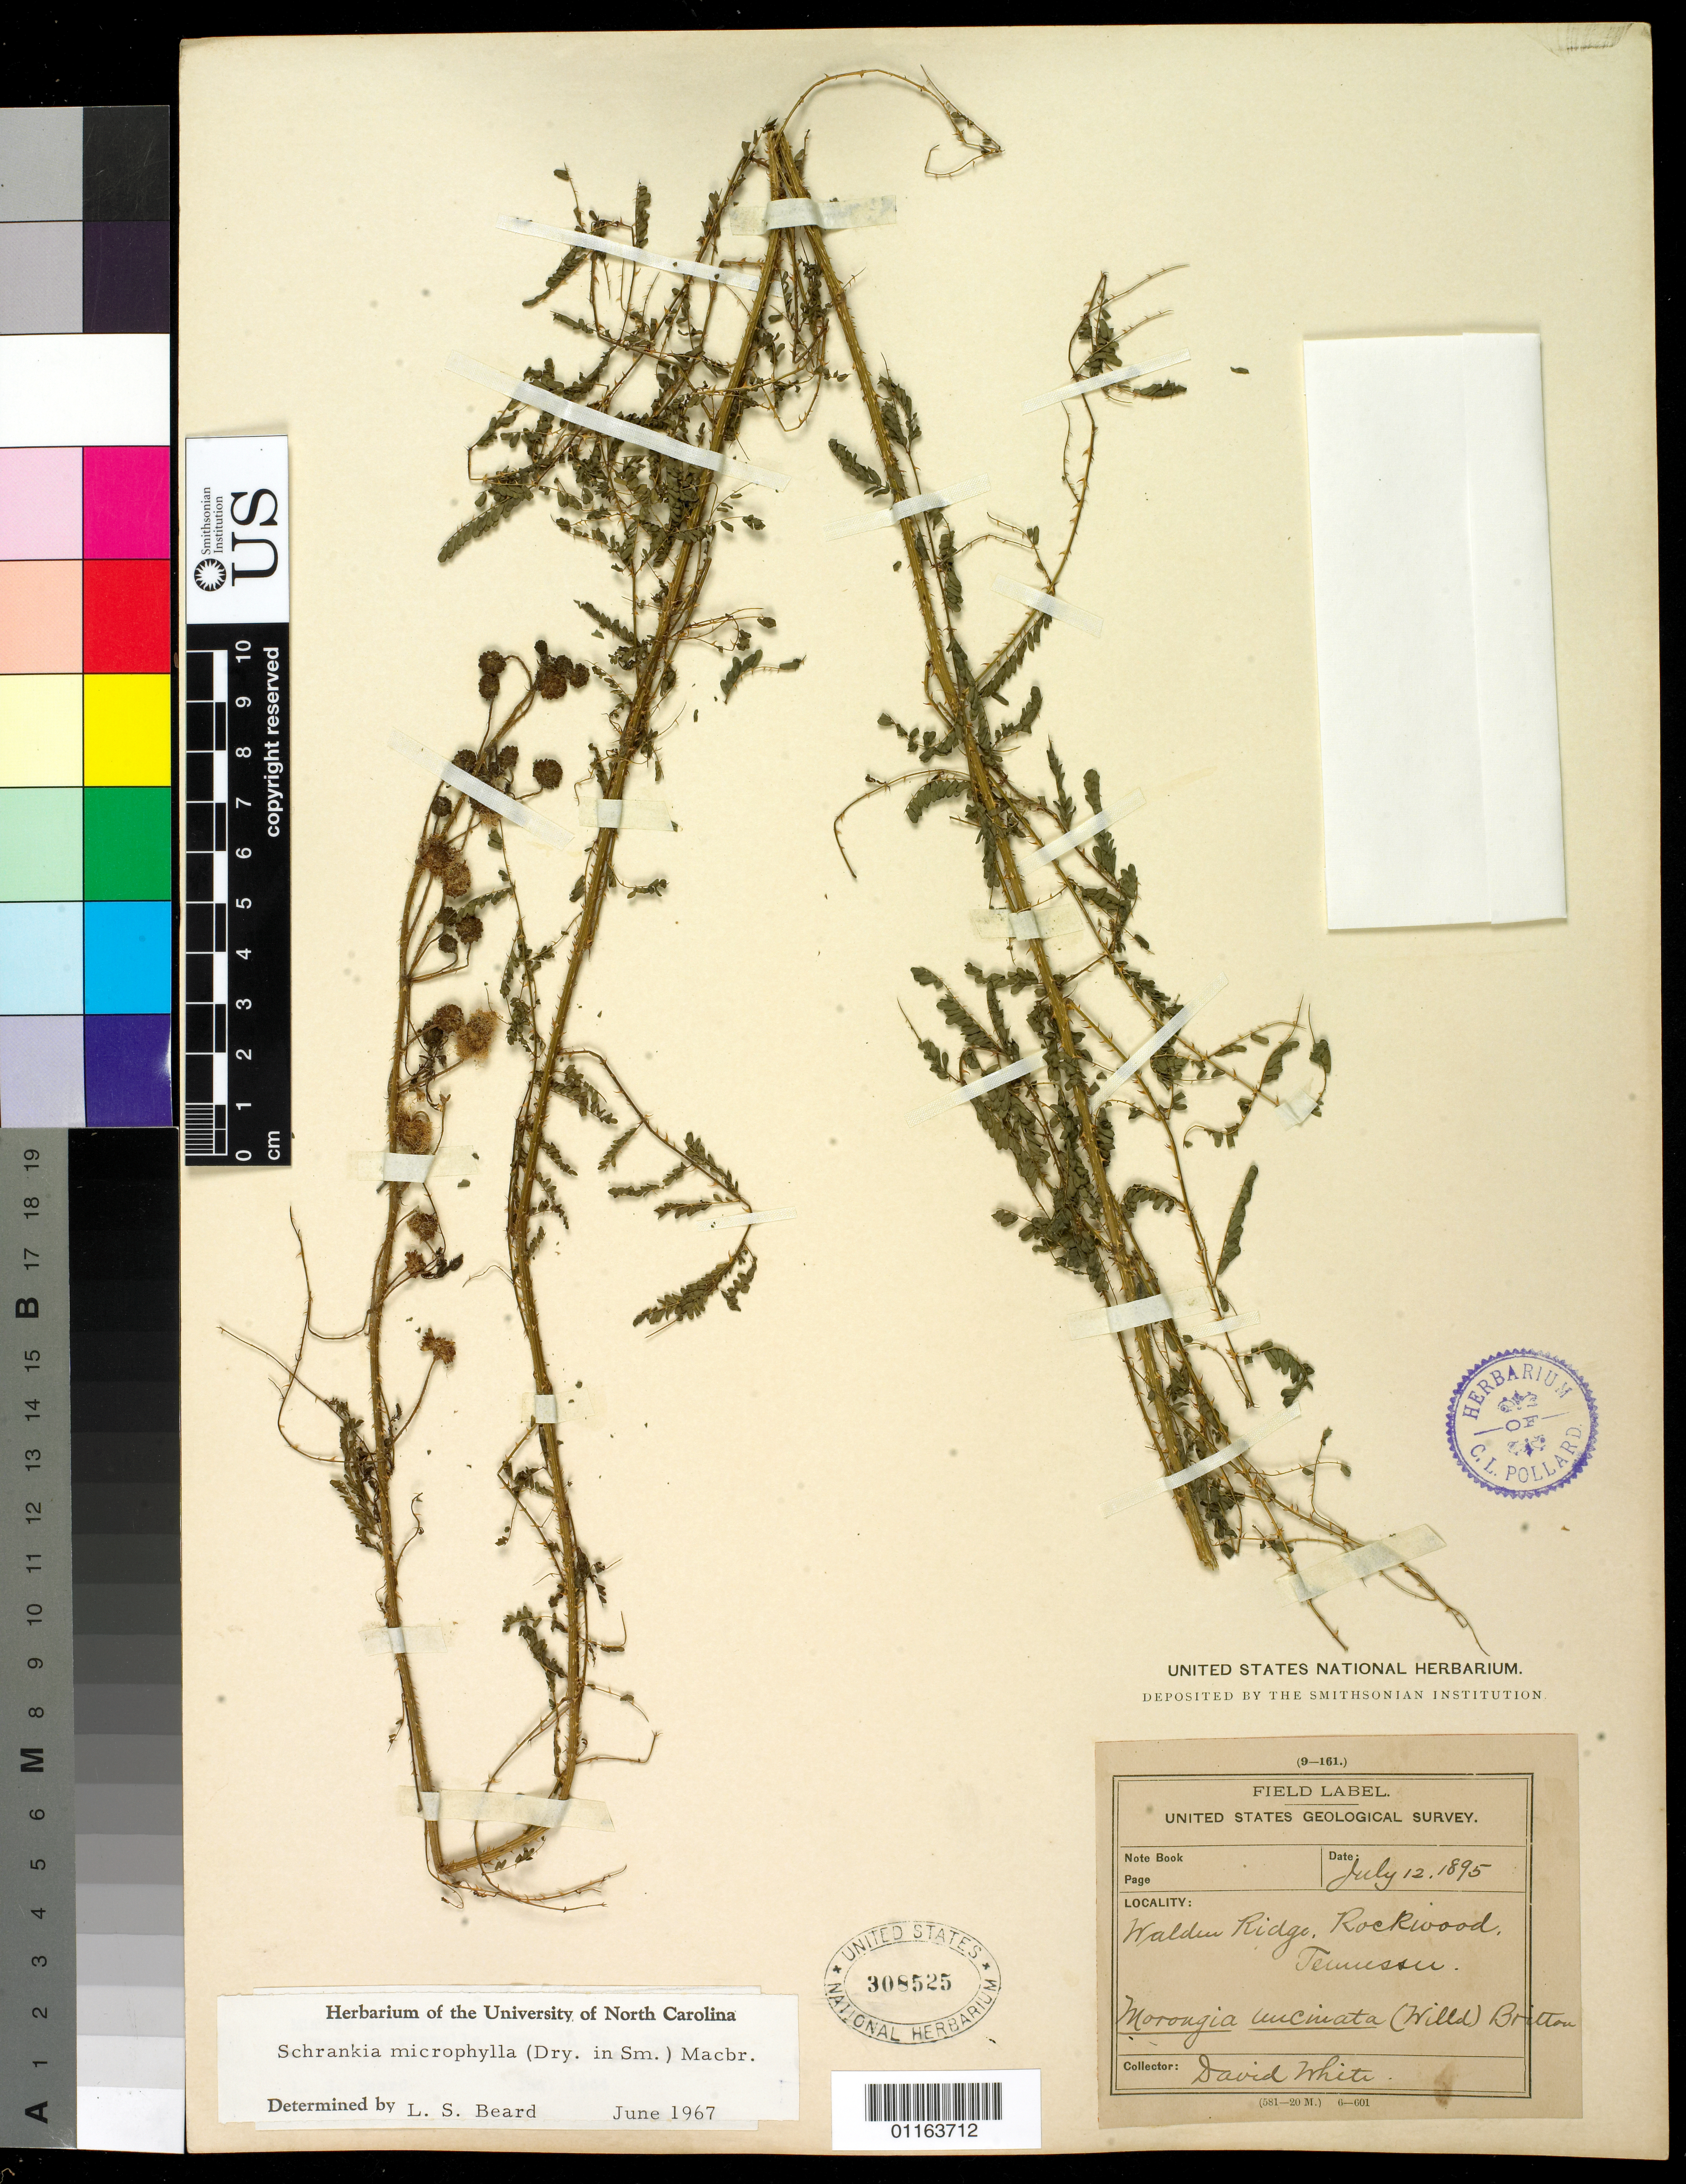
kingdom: Plantae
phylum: Tracheophyta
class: Magnoliopsida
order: Fabales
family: Fabaceae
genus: Mimosa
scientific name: Mimosa microphylla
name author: Dryand.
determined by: Strong, M. T., (US), Smithsonian Institution - National Museum of Natural History (UNITED STATES)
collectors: D. White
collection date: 1895-07-12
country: United States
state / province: Tennessee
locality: Walden Ridge, Rockwood.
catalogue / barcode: US 308525